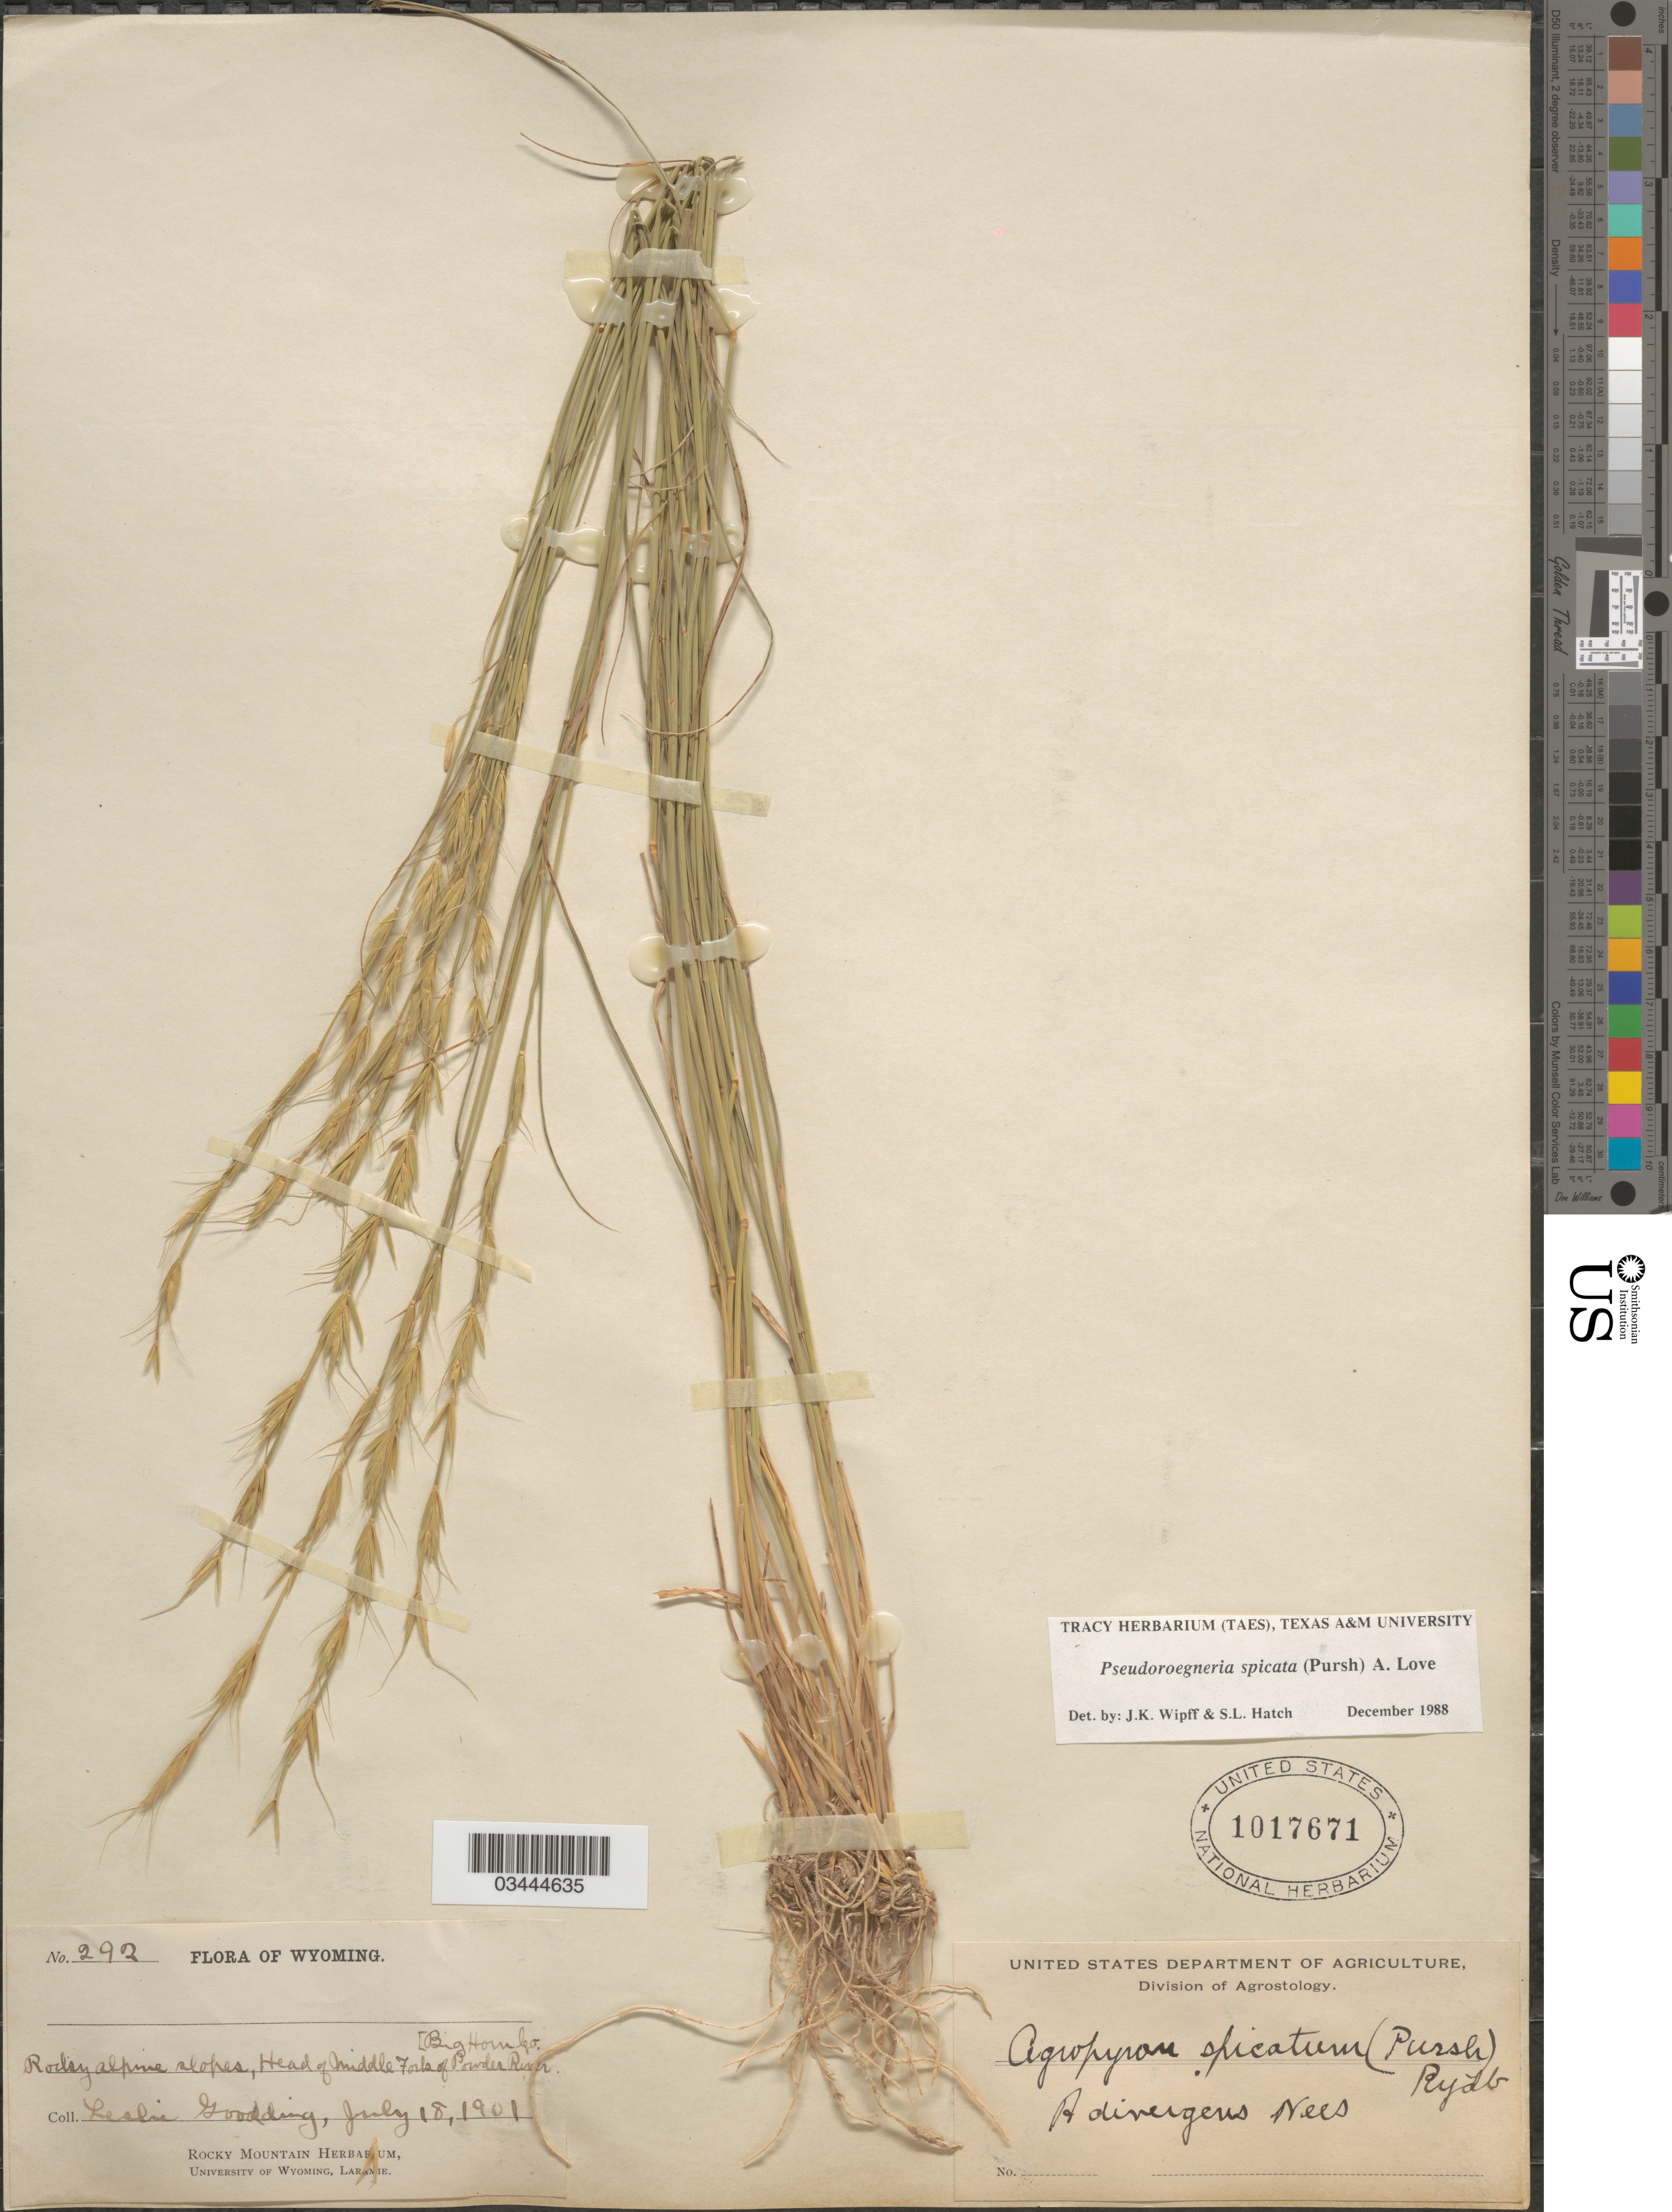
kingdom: Plantae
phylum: Tracheophyta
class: Liliopsida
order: Poales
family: Poaceae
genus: Pseudoroegneria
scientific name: Pseudoroegneria spicata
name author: (Pursh) Á. Löve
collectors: L. N. Goodding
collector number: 292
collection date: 1901-07-18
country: United States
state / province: Wyoming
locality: Head of Middle Fork of Powder River. Big Horn Co.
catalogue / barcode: US 1017671